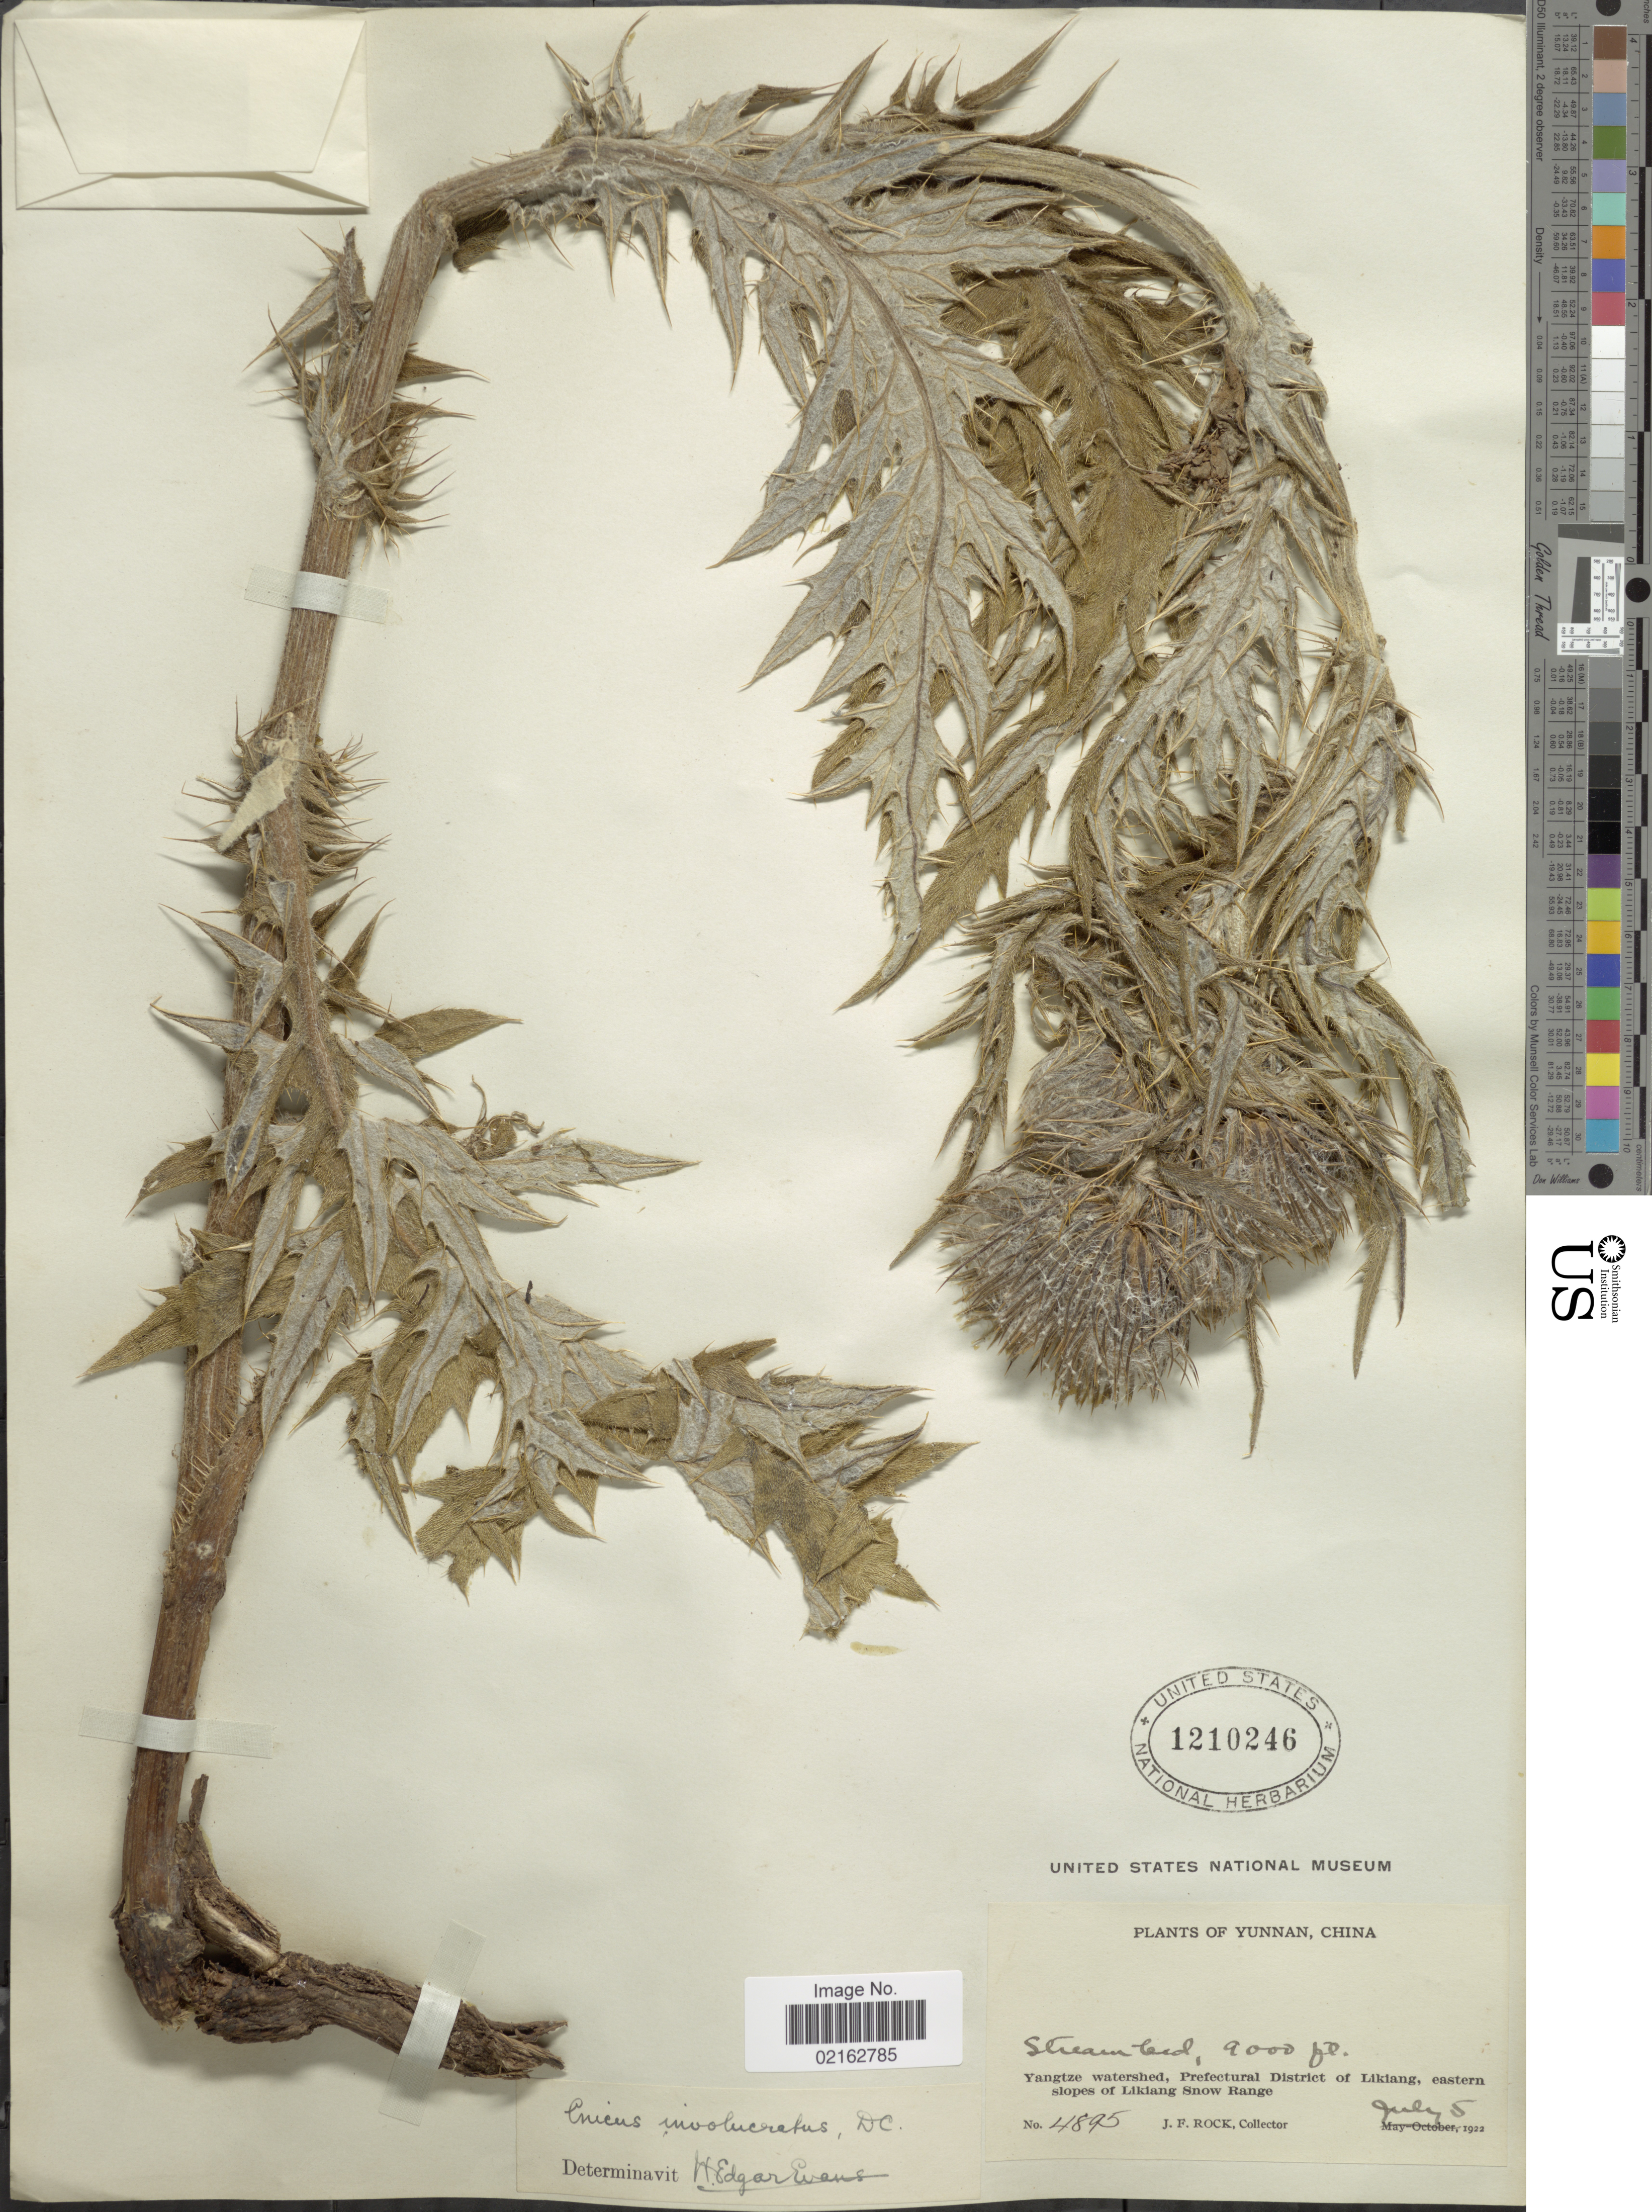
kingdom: Plantae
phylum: Tracheophyta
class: Magnoliopsida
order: Asterales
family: Asteraceae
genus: Cirsium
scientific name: Cirsium verutum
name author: (D. Don) Spreng.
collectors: J. Rock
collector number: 4895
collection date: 1922-07-05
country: China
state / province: Yunnan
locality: Yangtze watershed, Prefectural District of Likiang, eastern slopes of Likiang Snow Range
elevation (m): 2743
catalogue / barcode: US 1210246